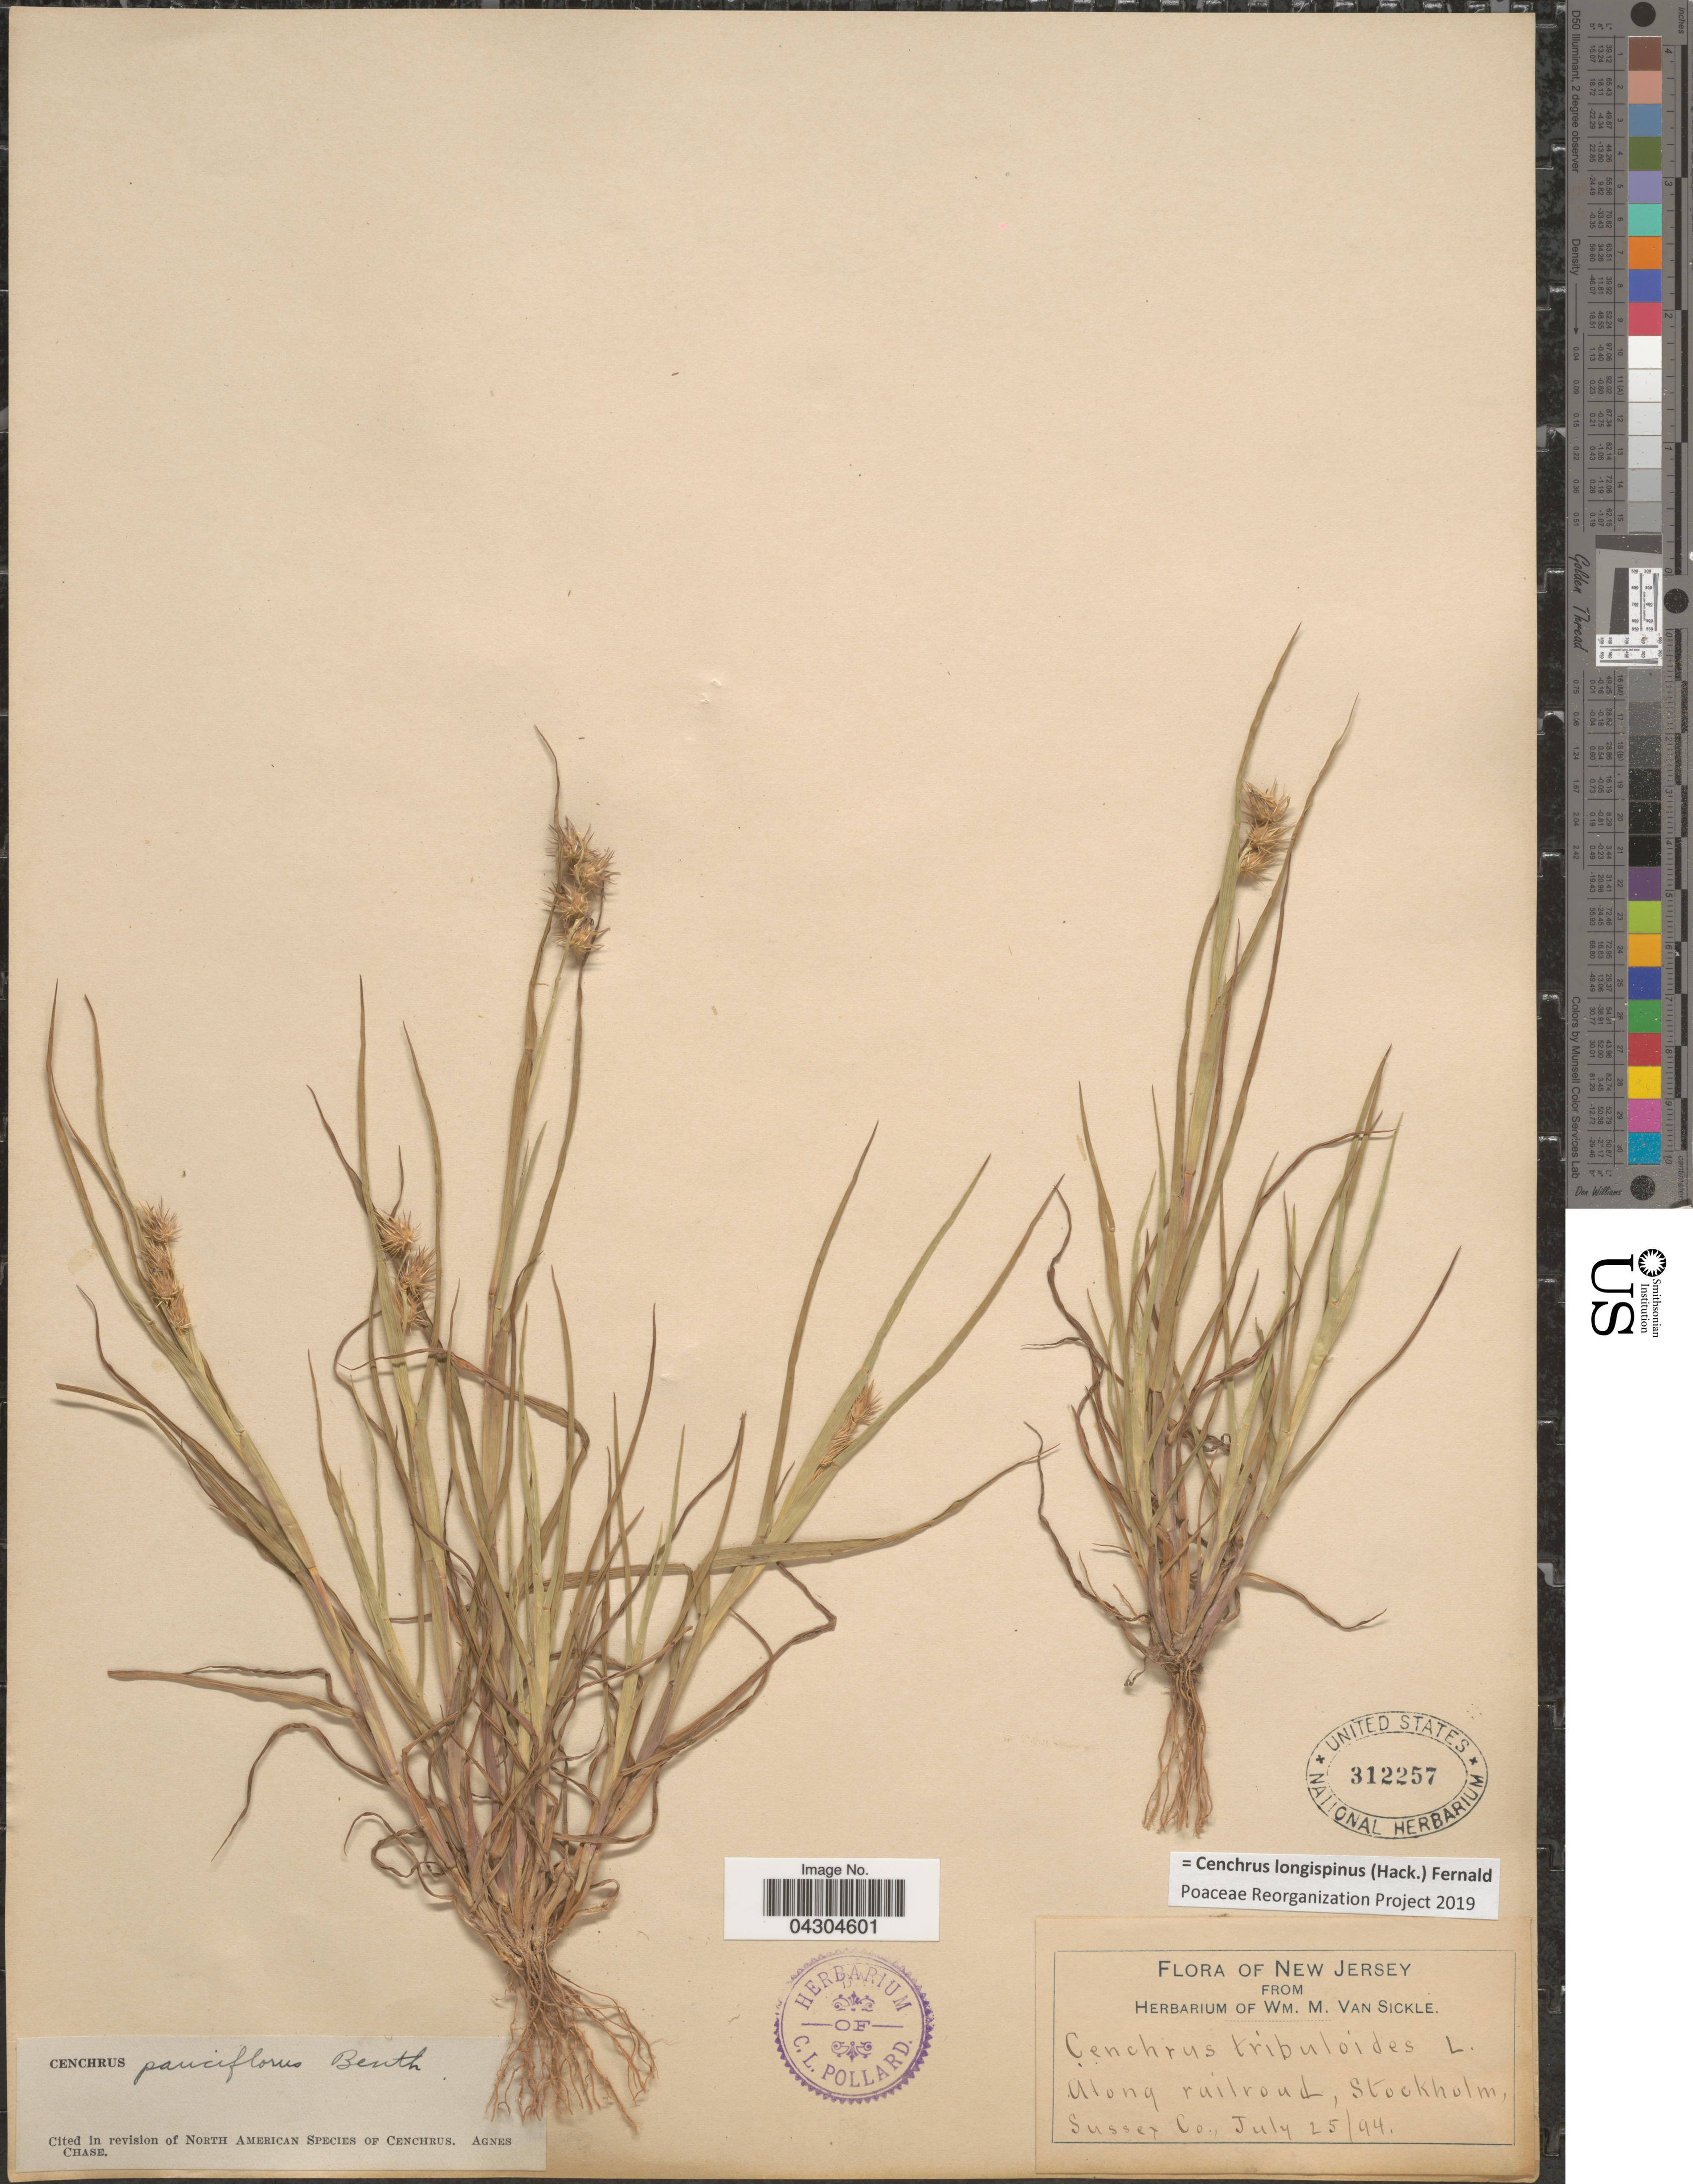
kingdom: Plantae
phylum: Tracheophyta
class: Liliopsida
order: Poales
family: Poaceae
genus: Cenchrus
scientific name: Cenchrus longispinus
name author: (Hack.) Fernald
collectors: ex herb. Wm. M. Van Sickle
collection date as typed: Transcribed d/m/y: 25/7/94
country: United States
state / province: New Jersey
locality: Along railroad, Stockholm, Sussex Co.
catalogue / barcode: US 312257